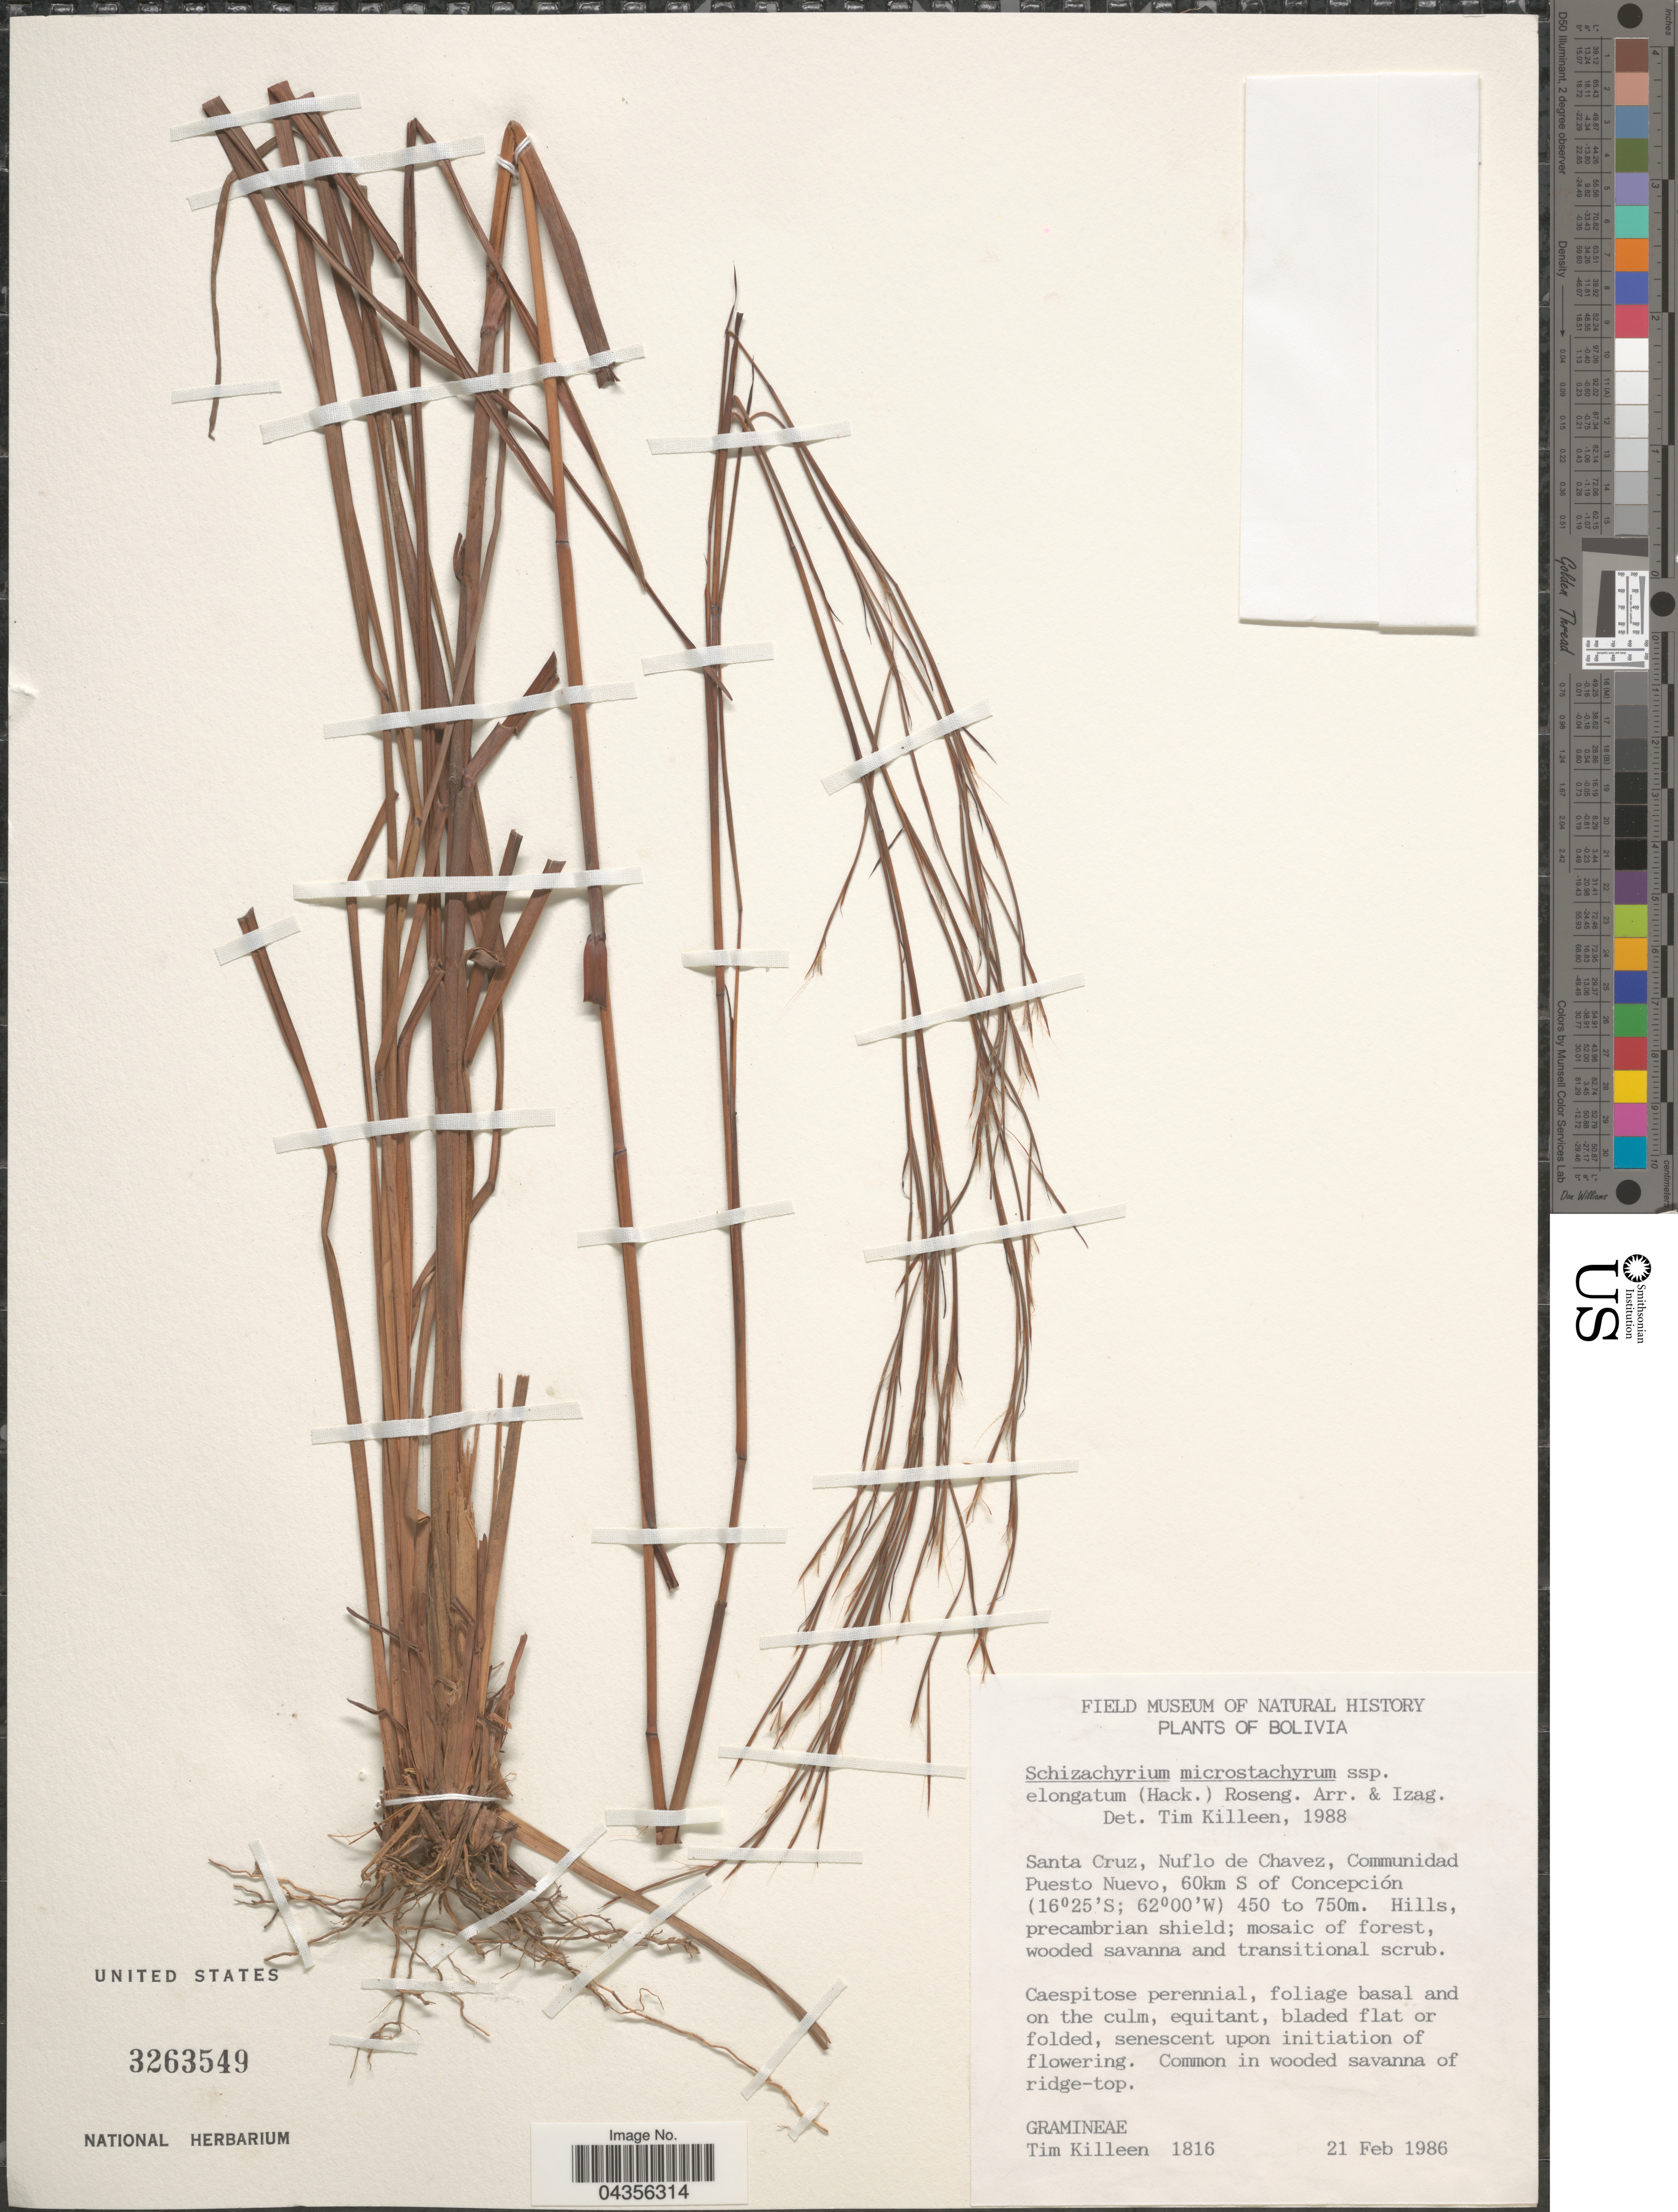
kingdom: Plantae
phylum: Tracheophyta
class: Liliopsida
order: Poales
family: Poaceae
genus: Schizachyrium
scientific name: Schizachyrium microstachyum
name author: (Desv. ex Ham.) Roseng. et al.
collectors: T. J. Killeen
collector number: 1816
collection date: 1986-02-21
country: Bolivia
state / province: Santa Cruz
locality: Nuflo de Chavez, Communidad Puesto Nuevo, 60km S of Concepción.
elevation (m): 450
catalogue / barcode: US 3263549